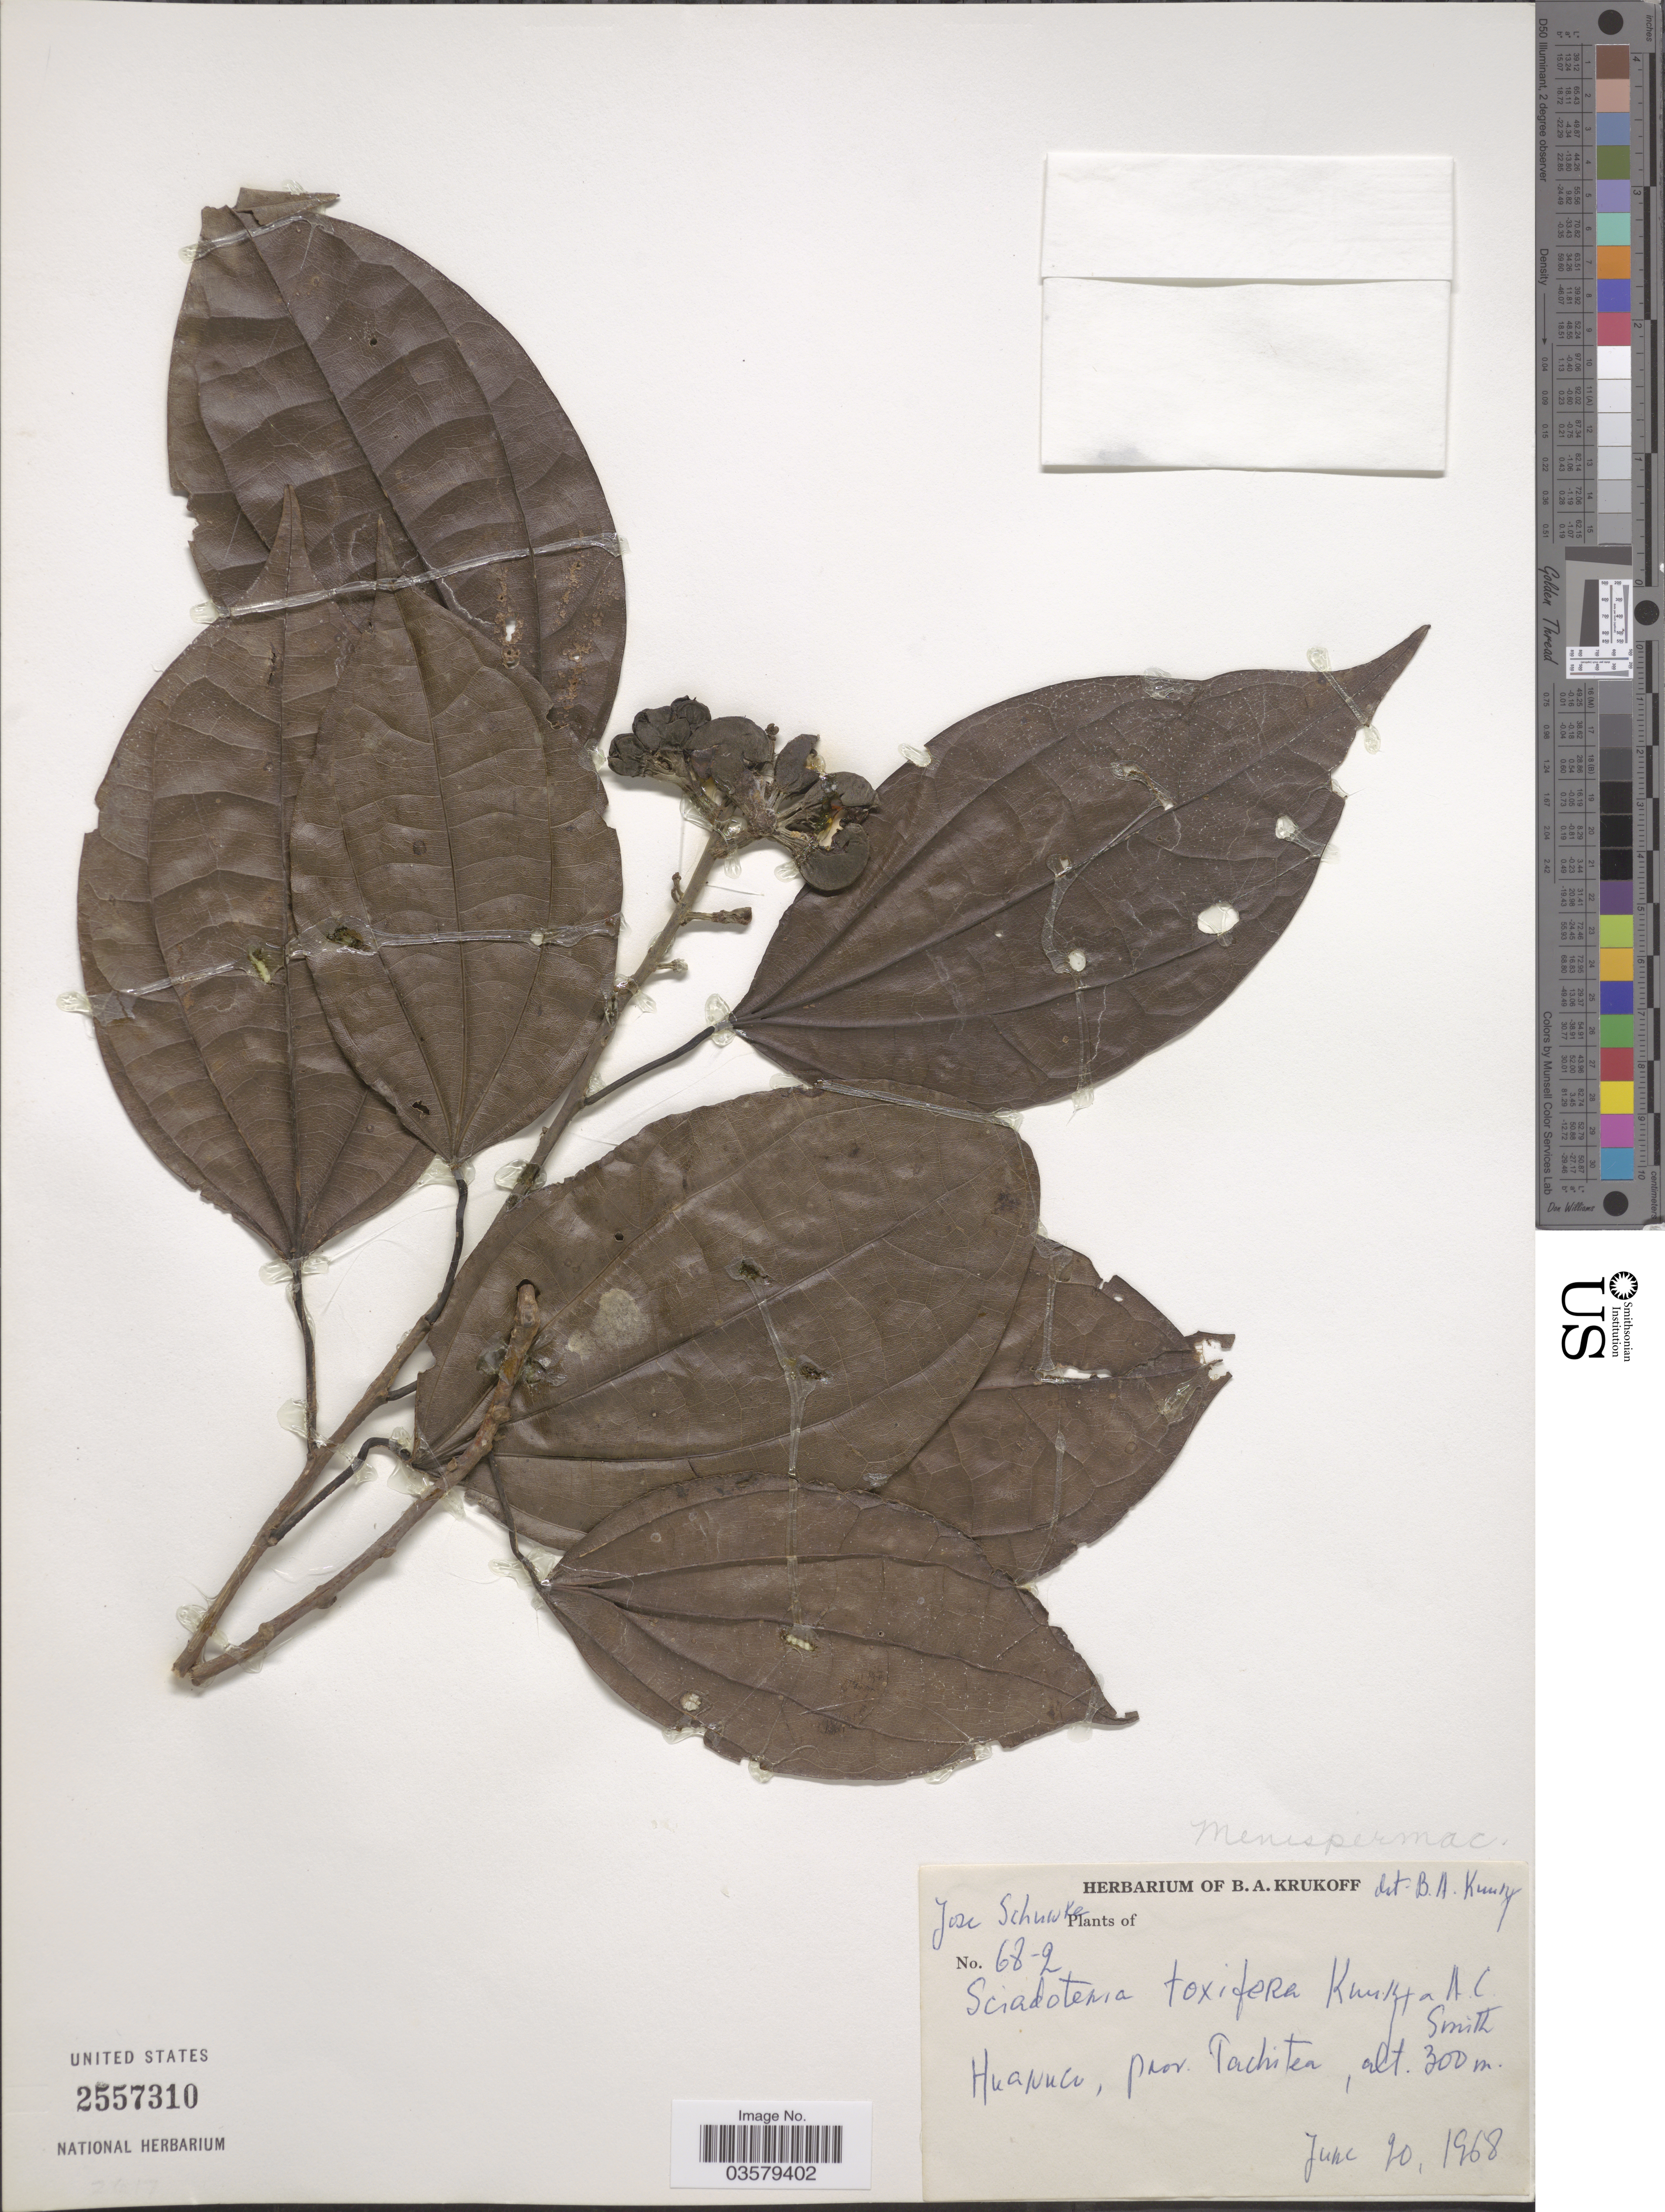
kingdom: Plantae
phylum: Tracheophyta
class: Magnoliopsida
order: Ranunculales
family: Menispermaceae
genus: Sciadotenia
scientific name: Sciadotenia toxifera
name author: Krukoff & A.C. Sm.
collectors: J. M. Schunke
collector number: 68-2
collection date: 1968-06-20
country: Peru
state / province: Huánuco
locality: Prov. Pachitea.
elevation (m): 300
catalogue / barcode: US 2557310